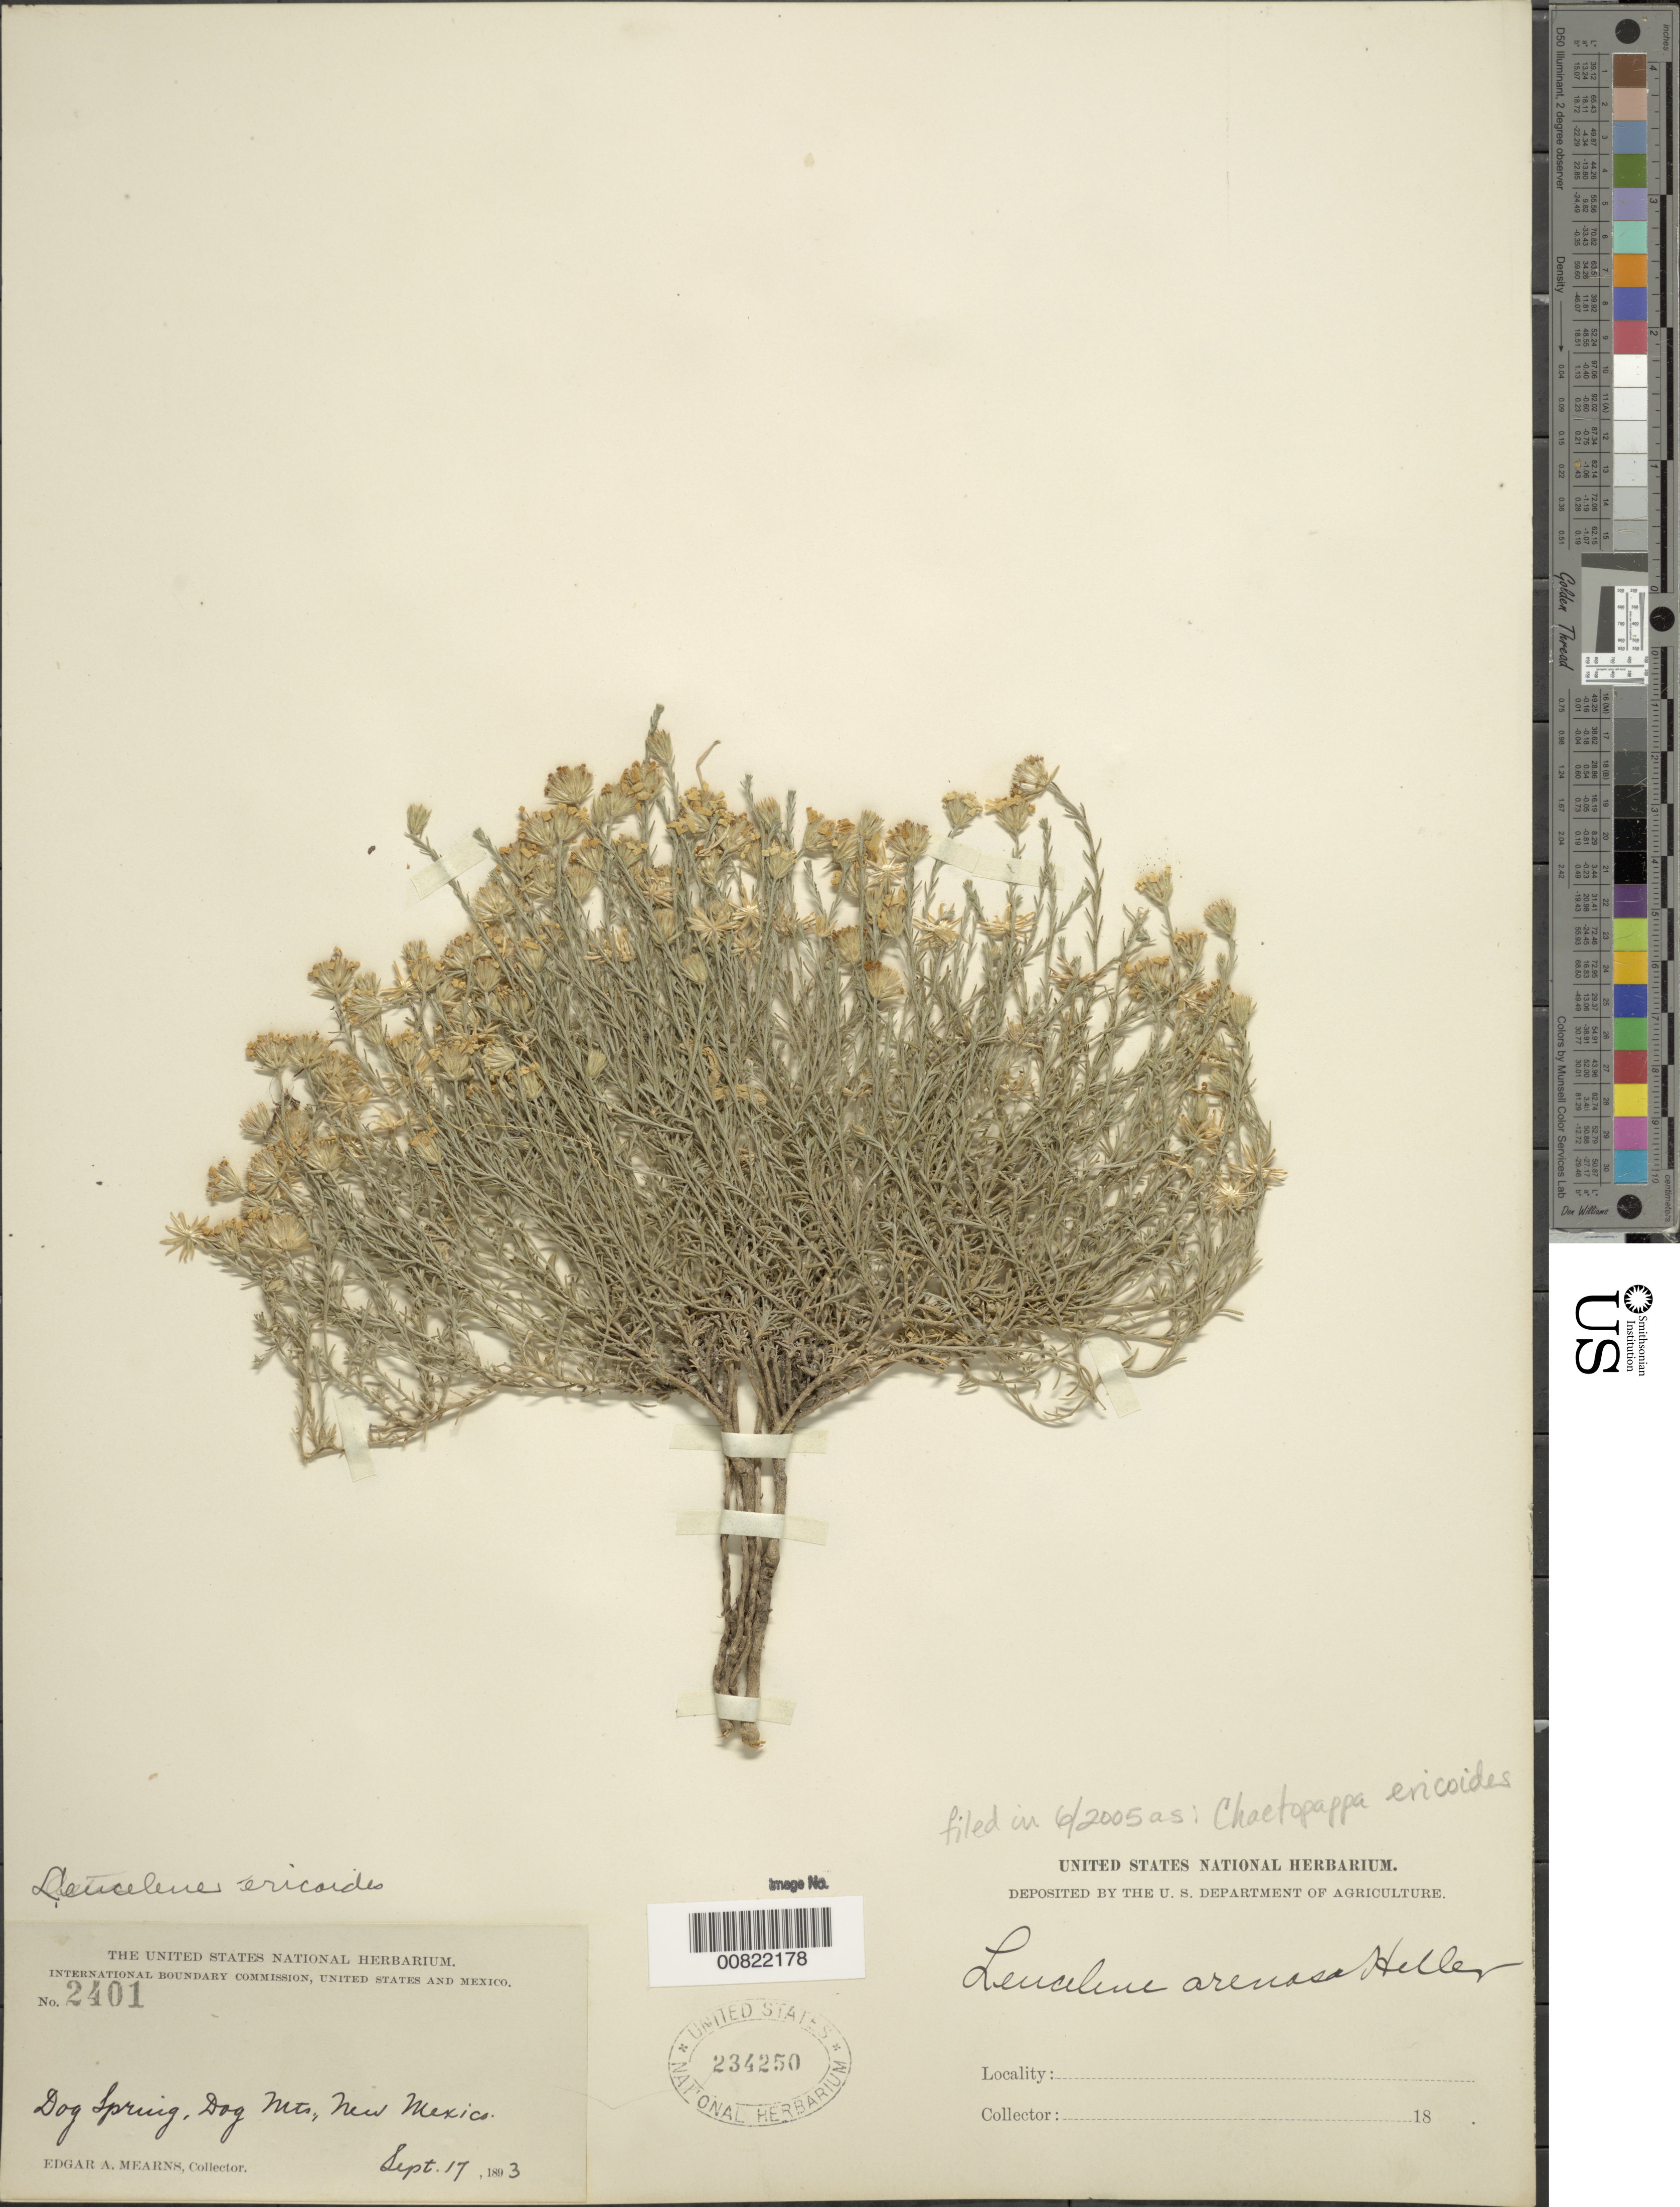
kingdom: Plantae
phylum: Tracheophyta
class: Magnoliopsida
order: Asterales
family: Asteraceae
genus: Chaetopappa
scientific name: Chaetopappa ericoides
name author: (Torr.) G.L. Nesom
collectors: E. A. Mearns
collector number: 2401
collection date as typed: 17 Sep 1893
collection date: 1893-09-17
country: United States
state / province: New Mexico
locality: Dog Spring, Dog Mts., New Mexico.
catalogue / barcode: US 234250